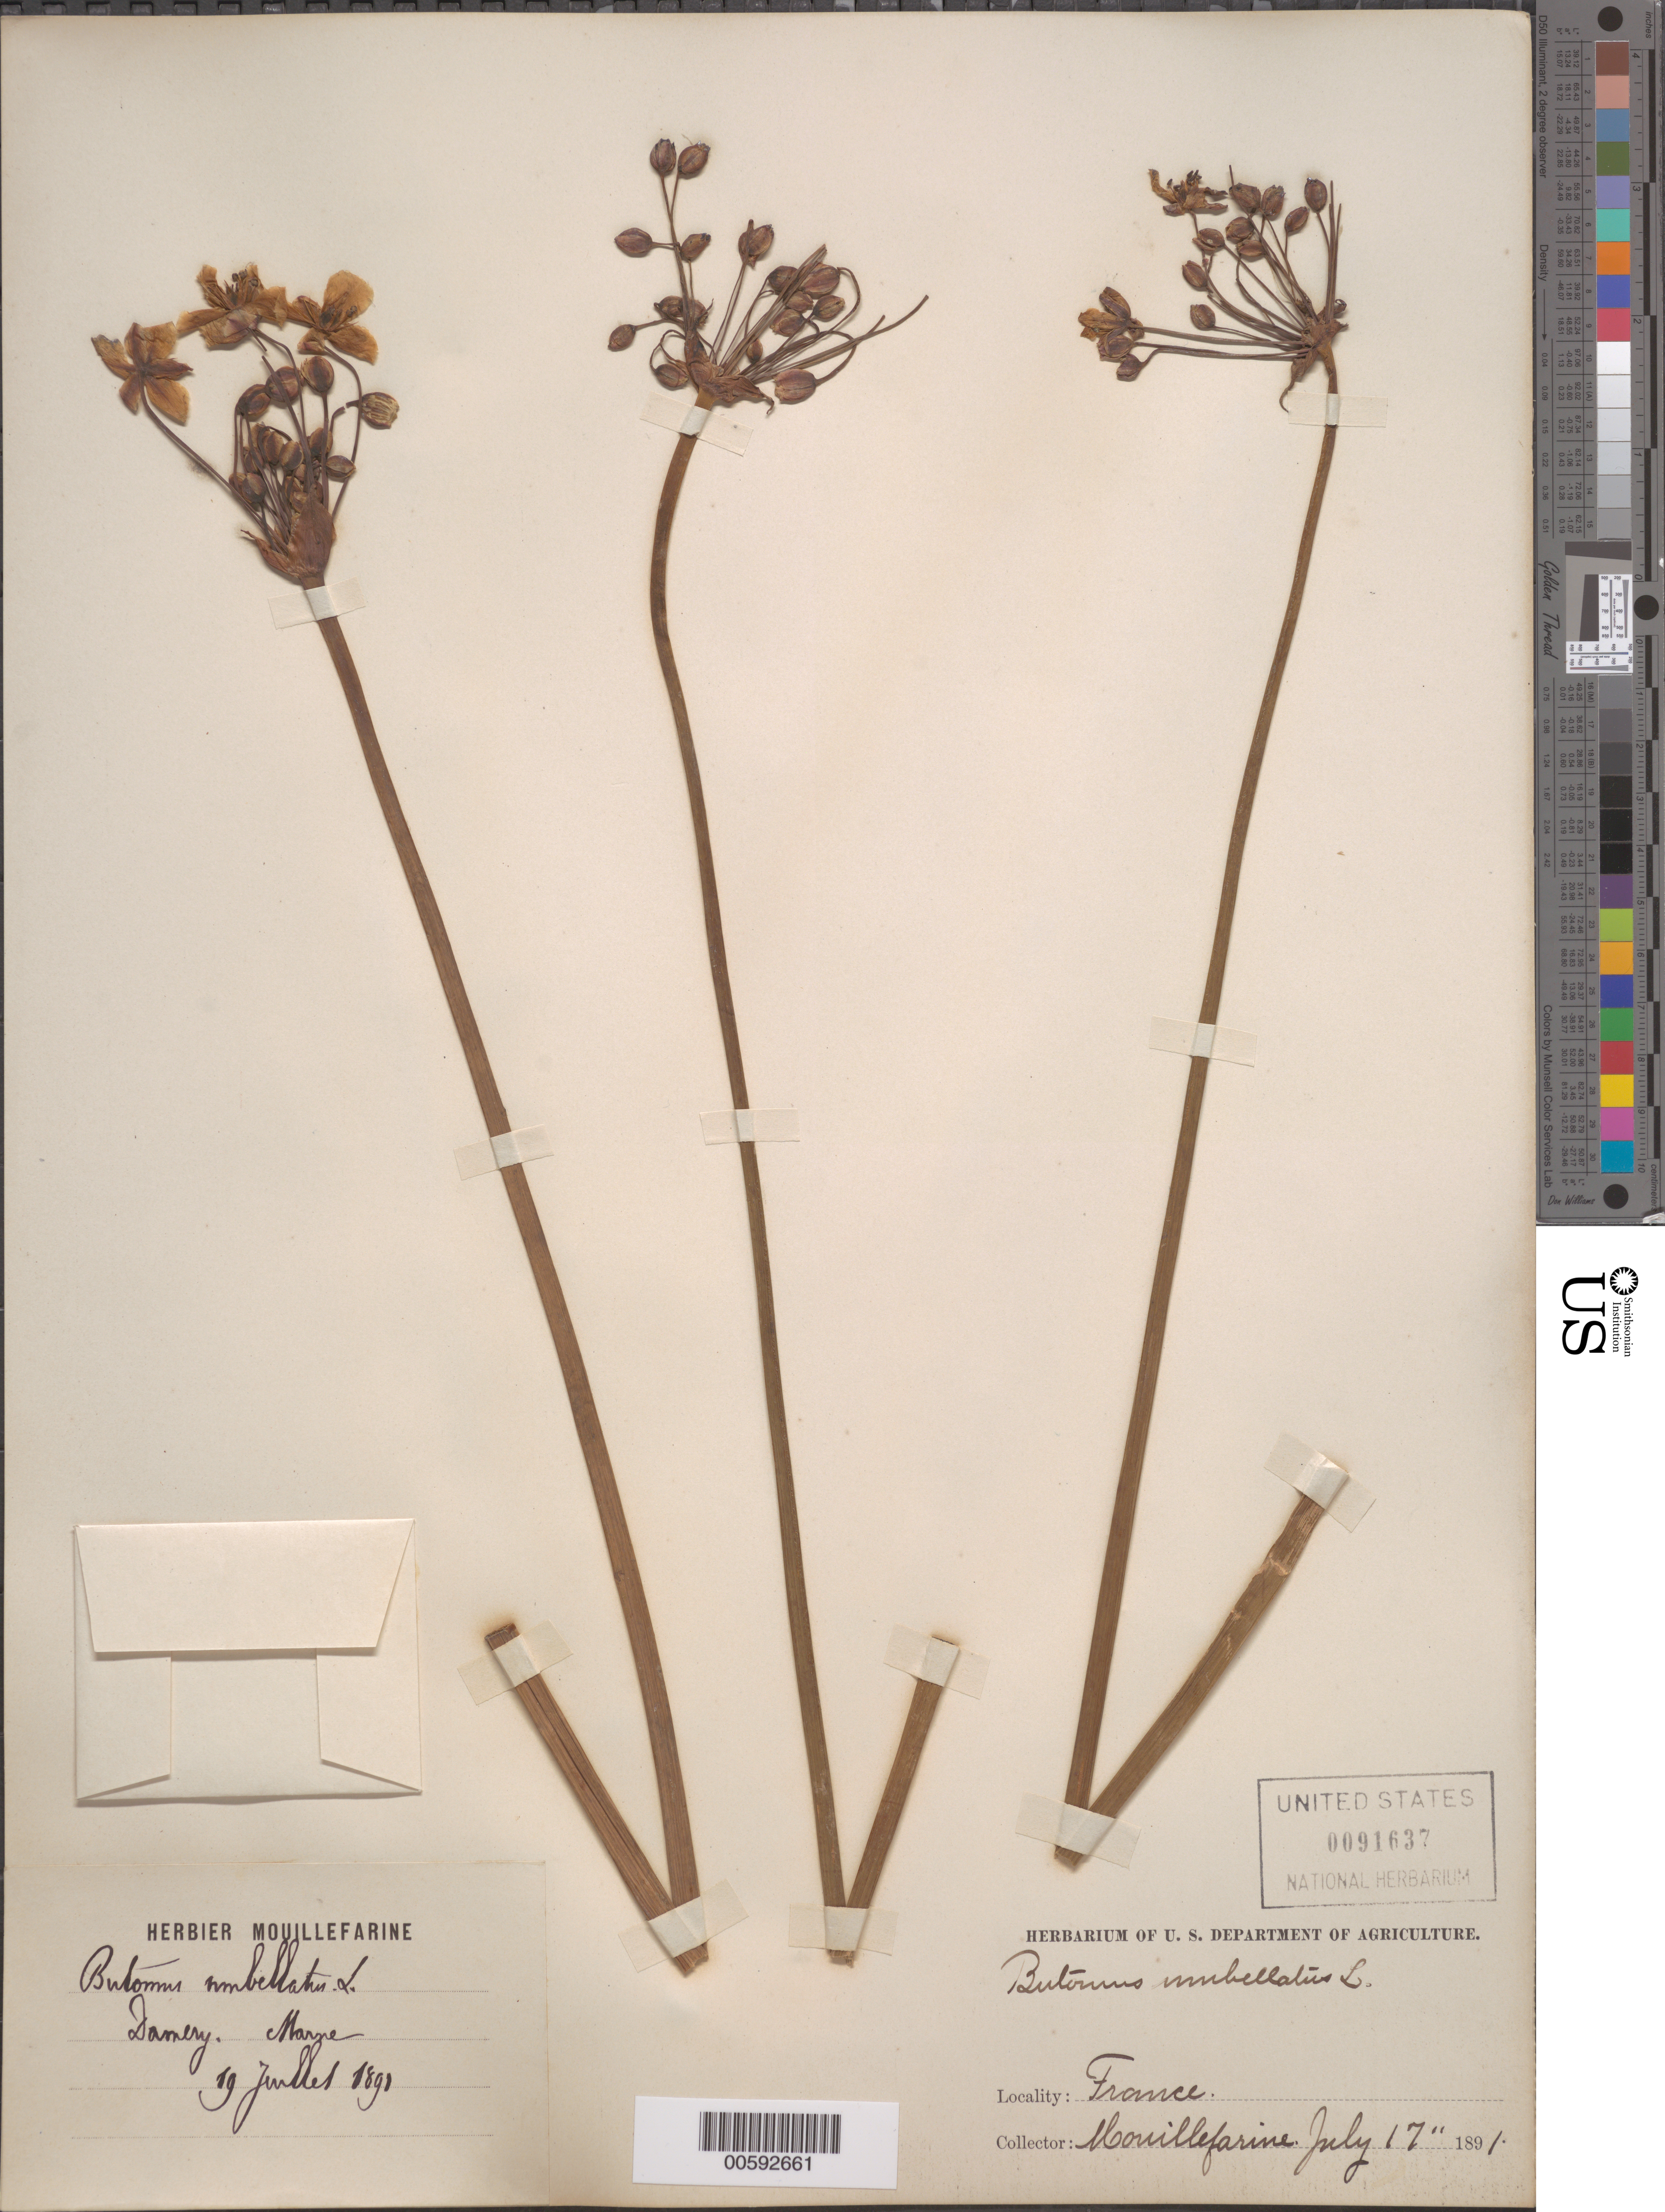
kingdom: Plantae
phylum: Tracheophyta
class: Liliopsida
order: Alismatales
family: Butomaceae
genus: Butomus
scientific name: Butomus umbellatus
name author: L.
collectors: A. E. Mouillefarine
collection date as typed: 17 Jul 1891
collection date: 1891-07-17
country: France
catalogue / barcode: US 91637